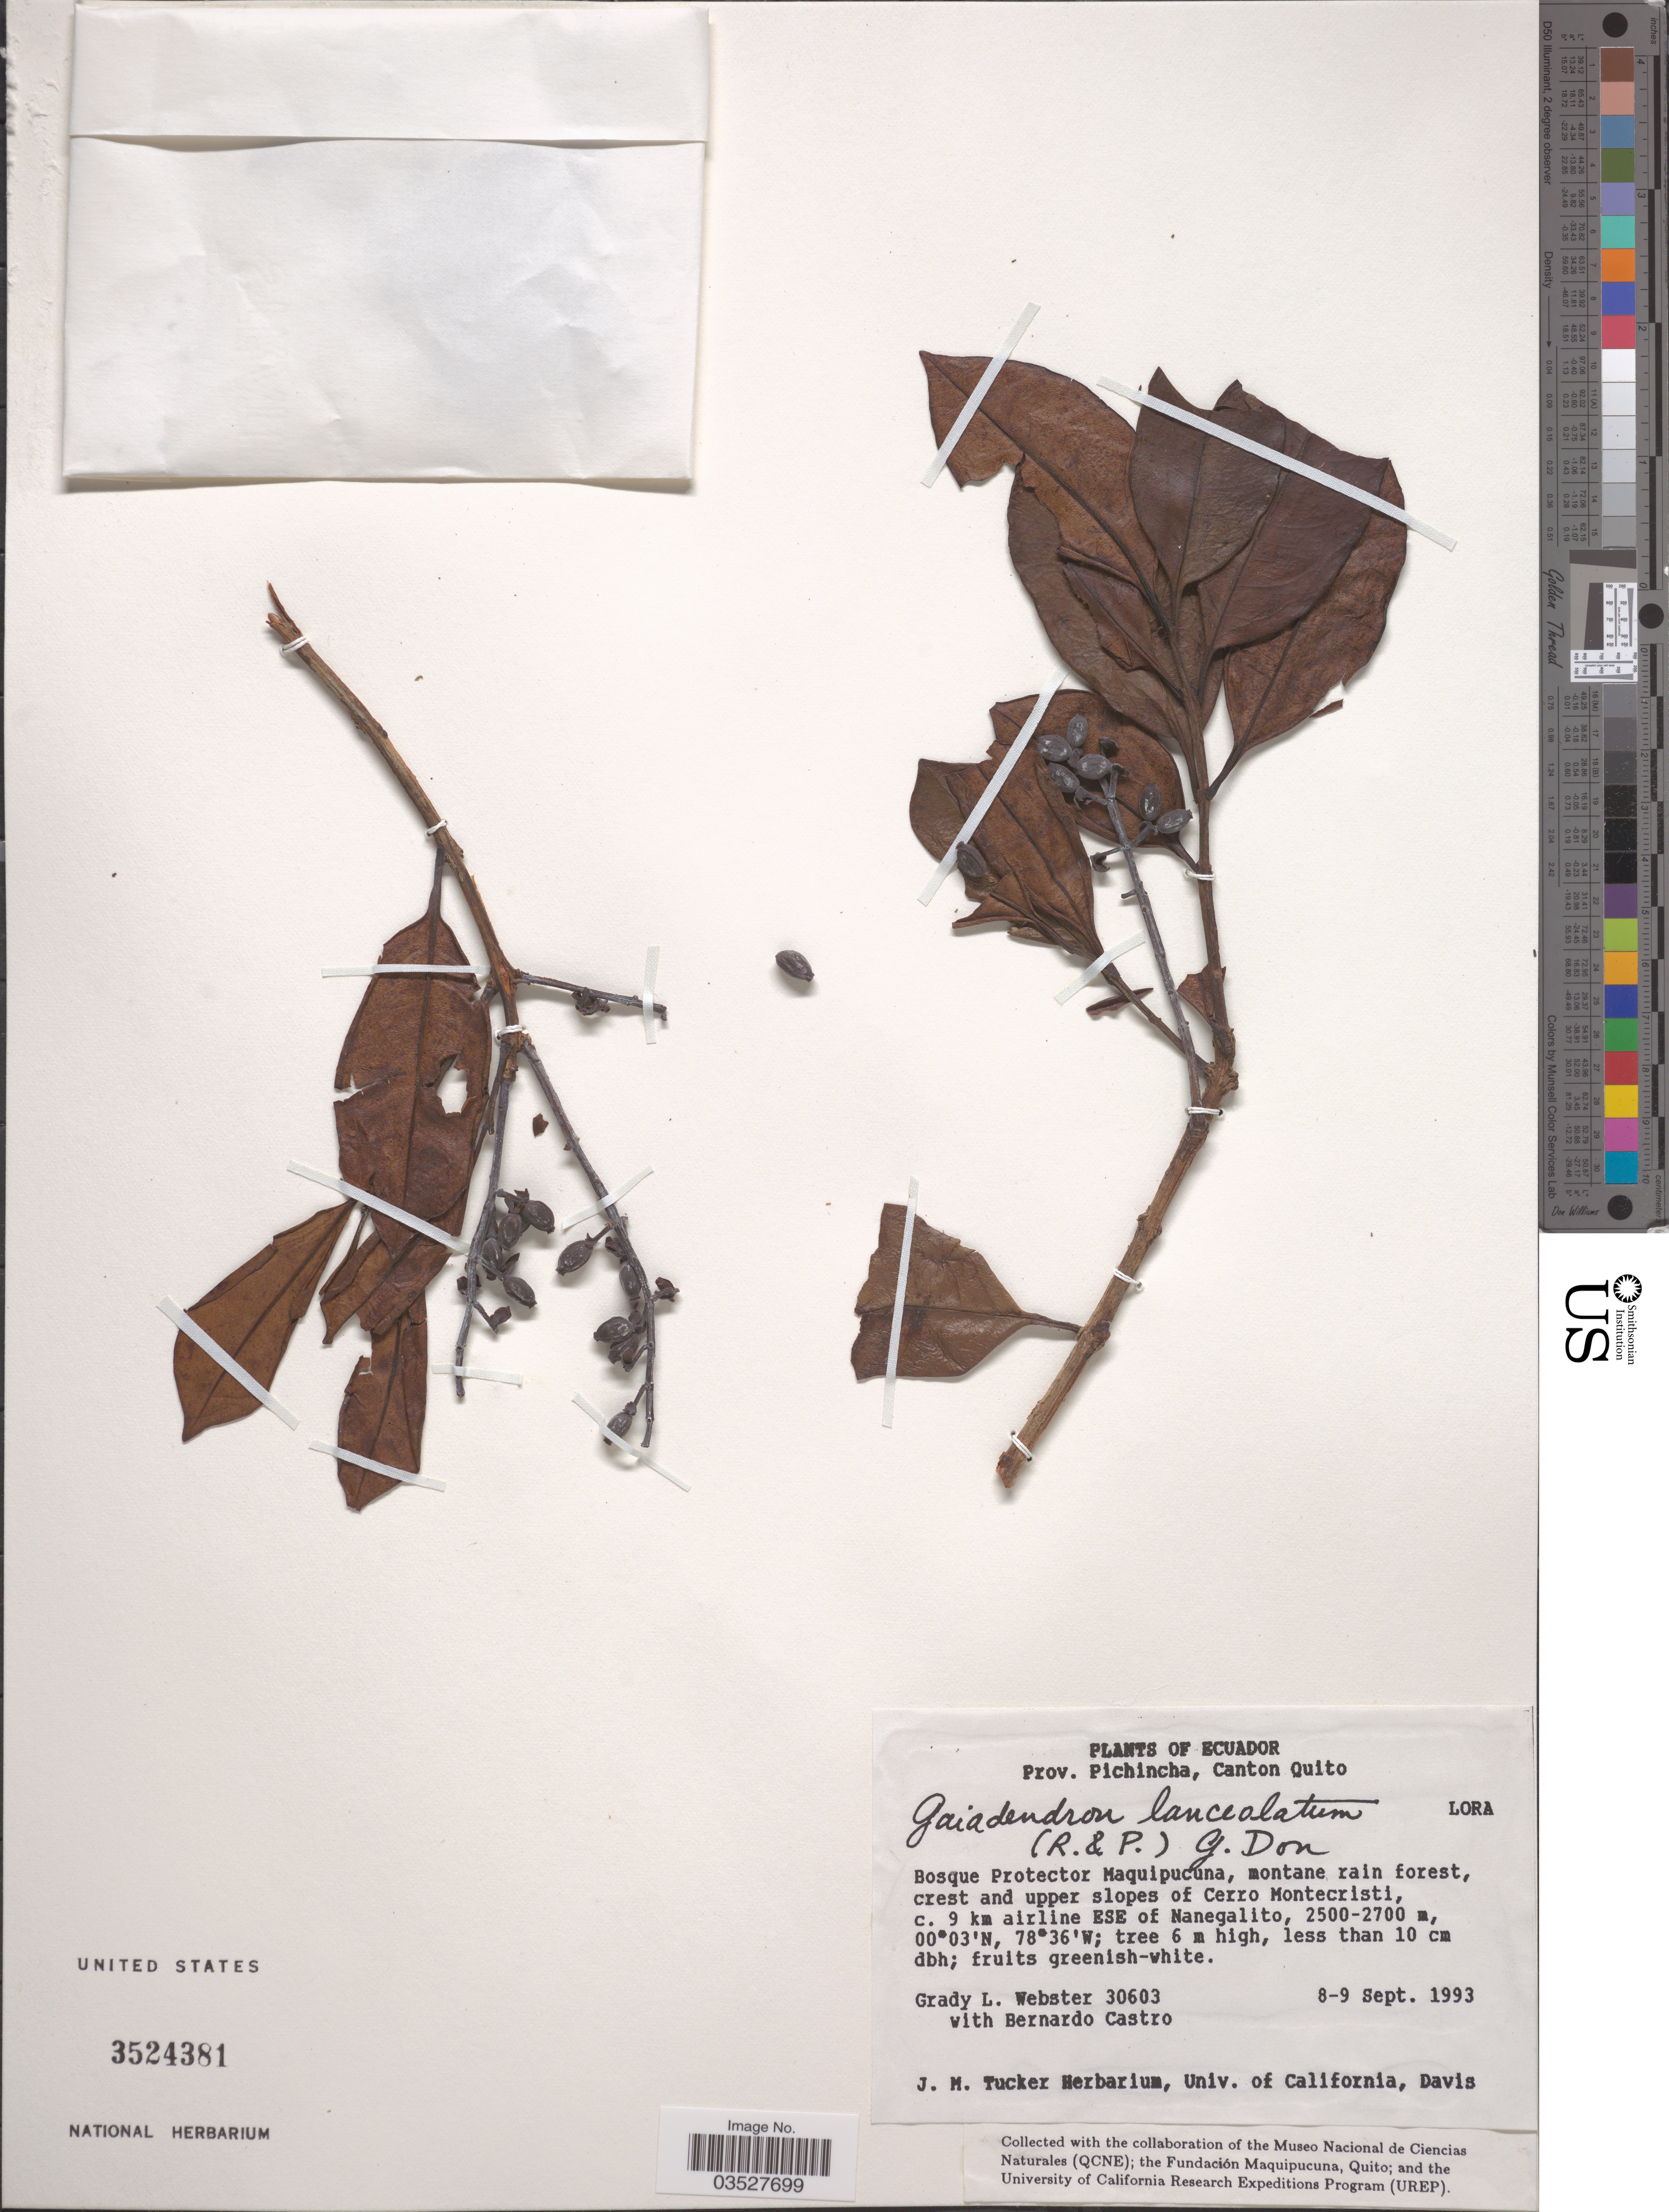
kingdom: Plantae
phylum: Tracheophyta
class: Magnoliopsida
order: Santalales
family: Loranthaceae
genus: Gaiadendron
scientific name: Gaiadendron punctatum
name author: (Ruiz & Pav.) G. Don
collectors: G. L. Webster & B. Castro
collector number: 30603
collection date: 1993-09-08/1993-09-09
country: Ecuador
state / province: Pichincha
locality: Canton Quito. Bosque Protector Maquipucuna, crest and upper slopes of Cerro Montecristi, c. 9 km airline ESE of Nanegalito.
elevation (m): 2500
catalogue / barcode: US 3524381